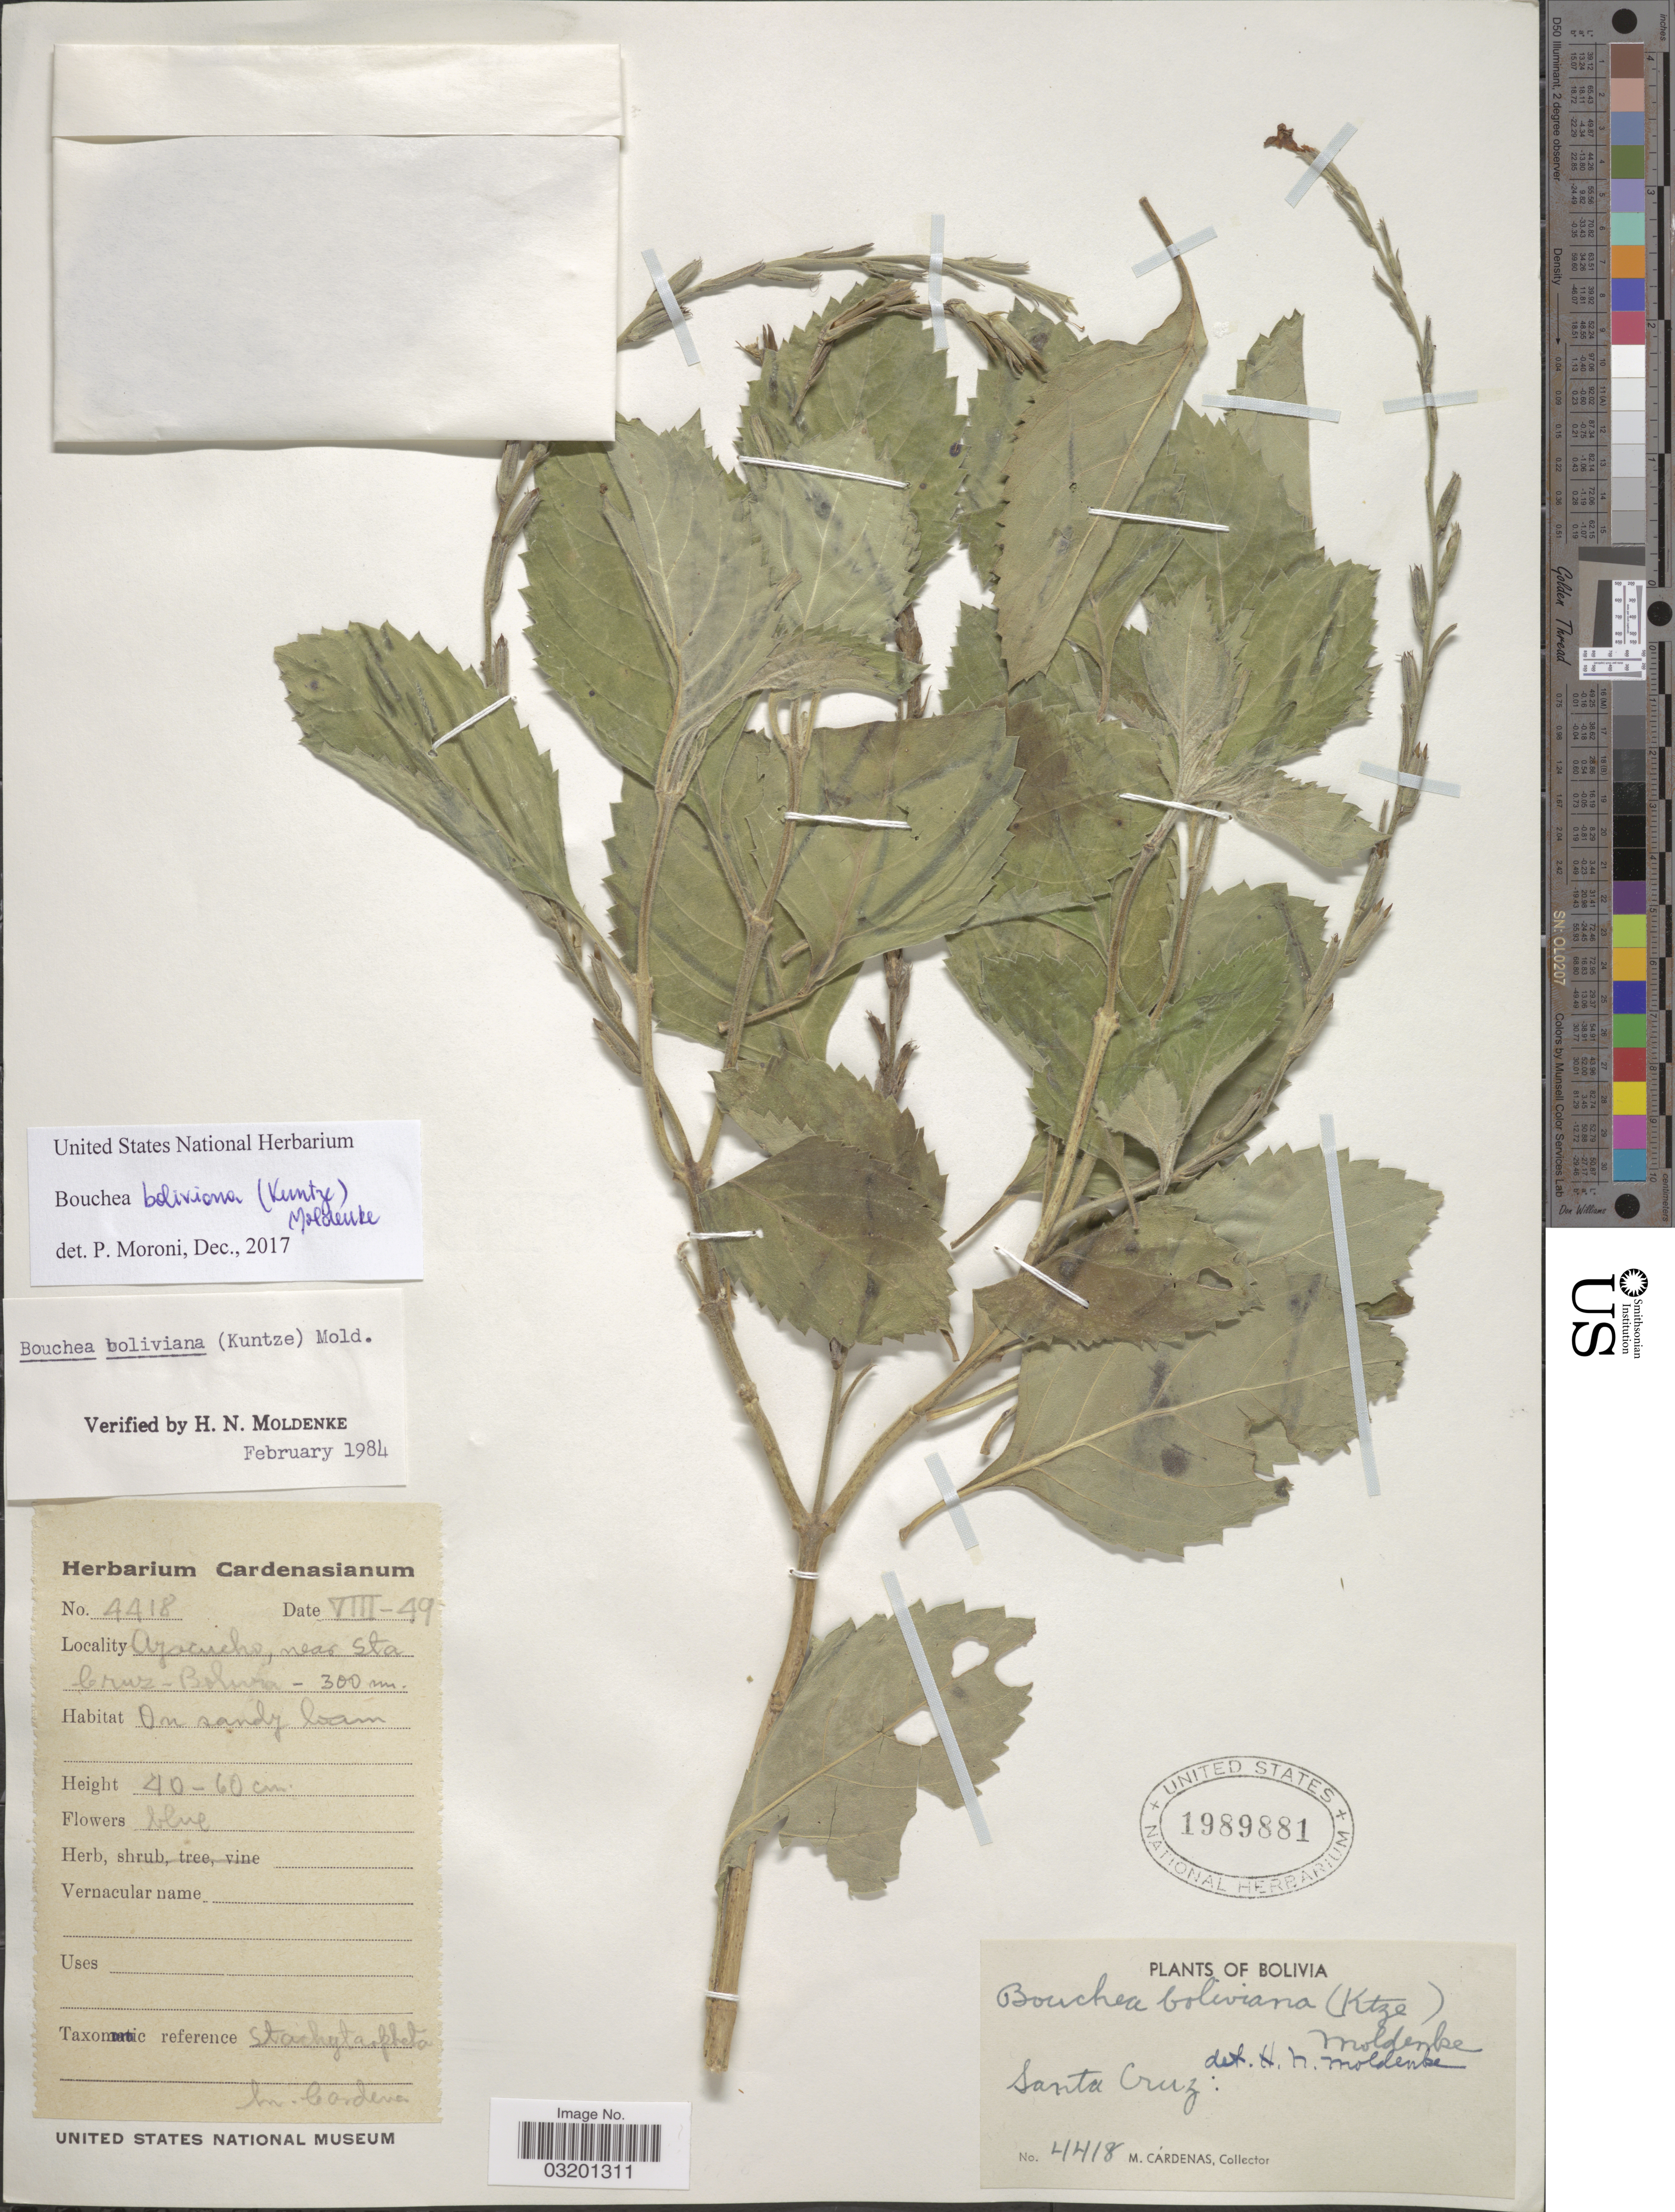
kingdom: Plantae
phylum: Tracheophyta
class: Magnoliopsida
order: Lamiales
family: Verbenaceae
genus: Bouchea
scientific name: Bouchea boliviana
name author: (Kuntze) Moldenke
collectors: M. Cárdenas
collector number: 4418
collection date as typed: Transcribed d/m/y: /8/49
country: Bolivia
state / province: Santa Cruz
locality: Ayacucho, near Sta Cruz.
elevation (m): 300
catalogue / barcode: US 1989881